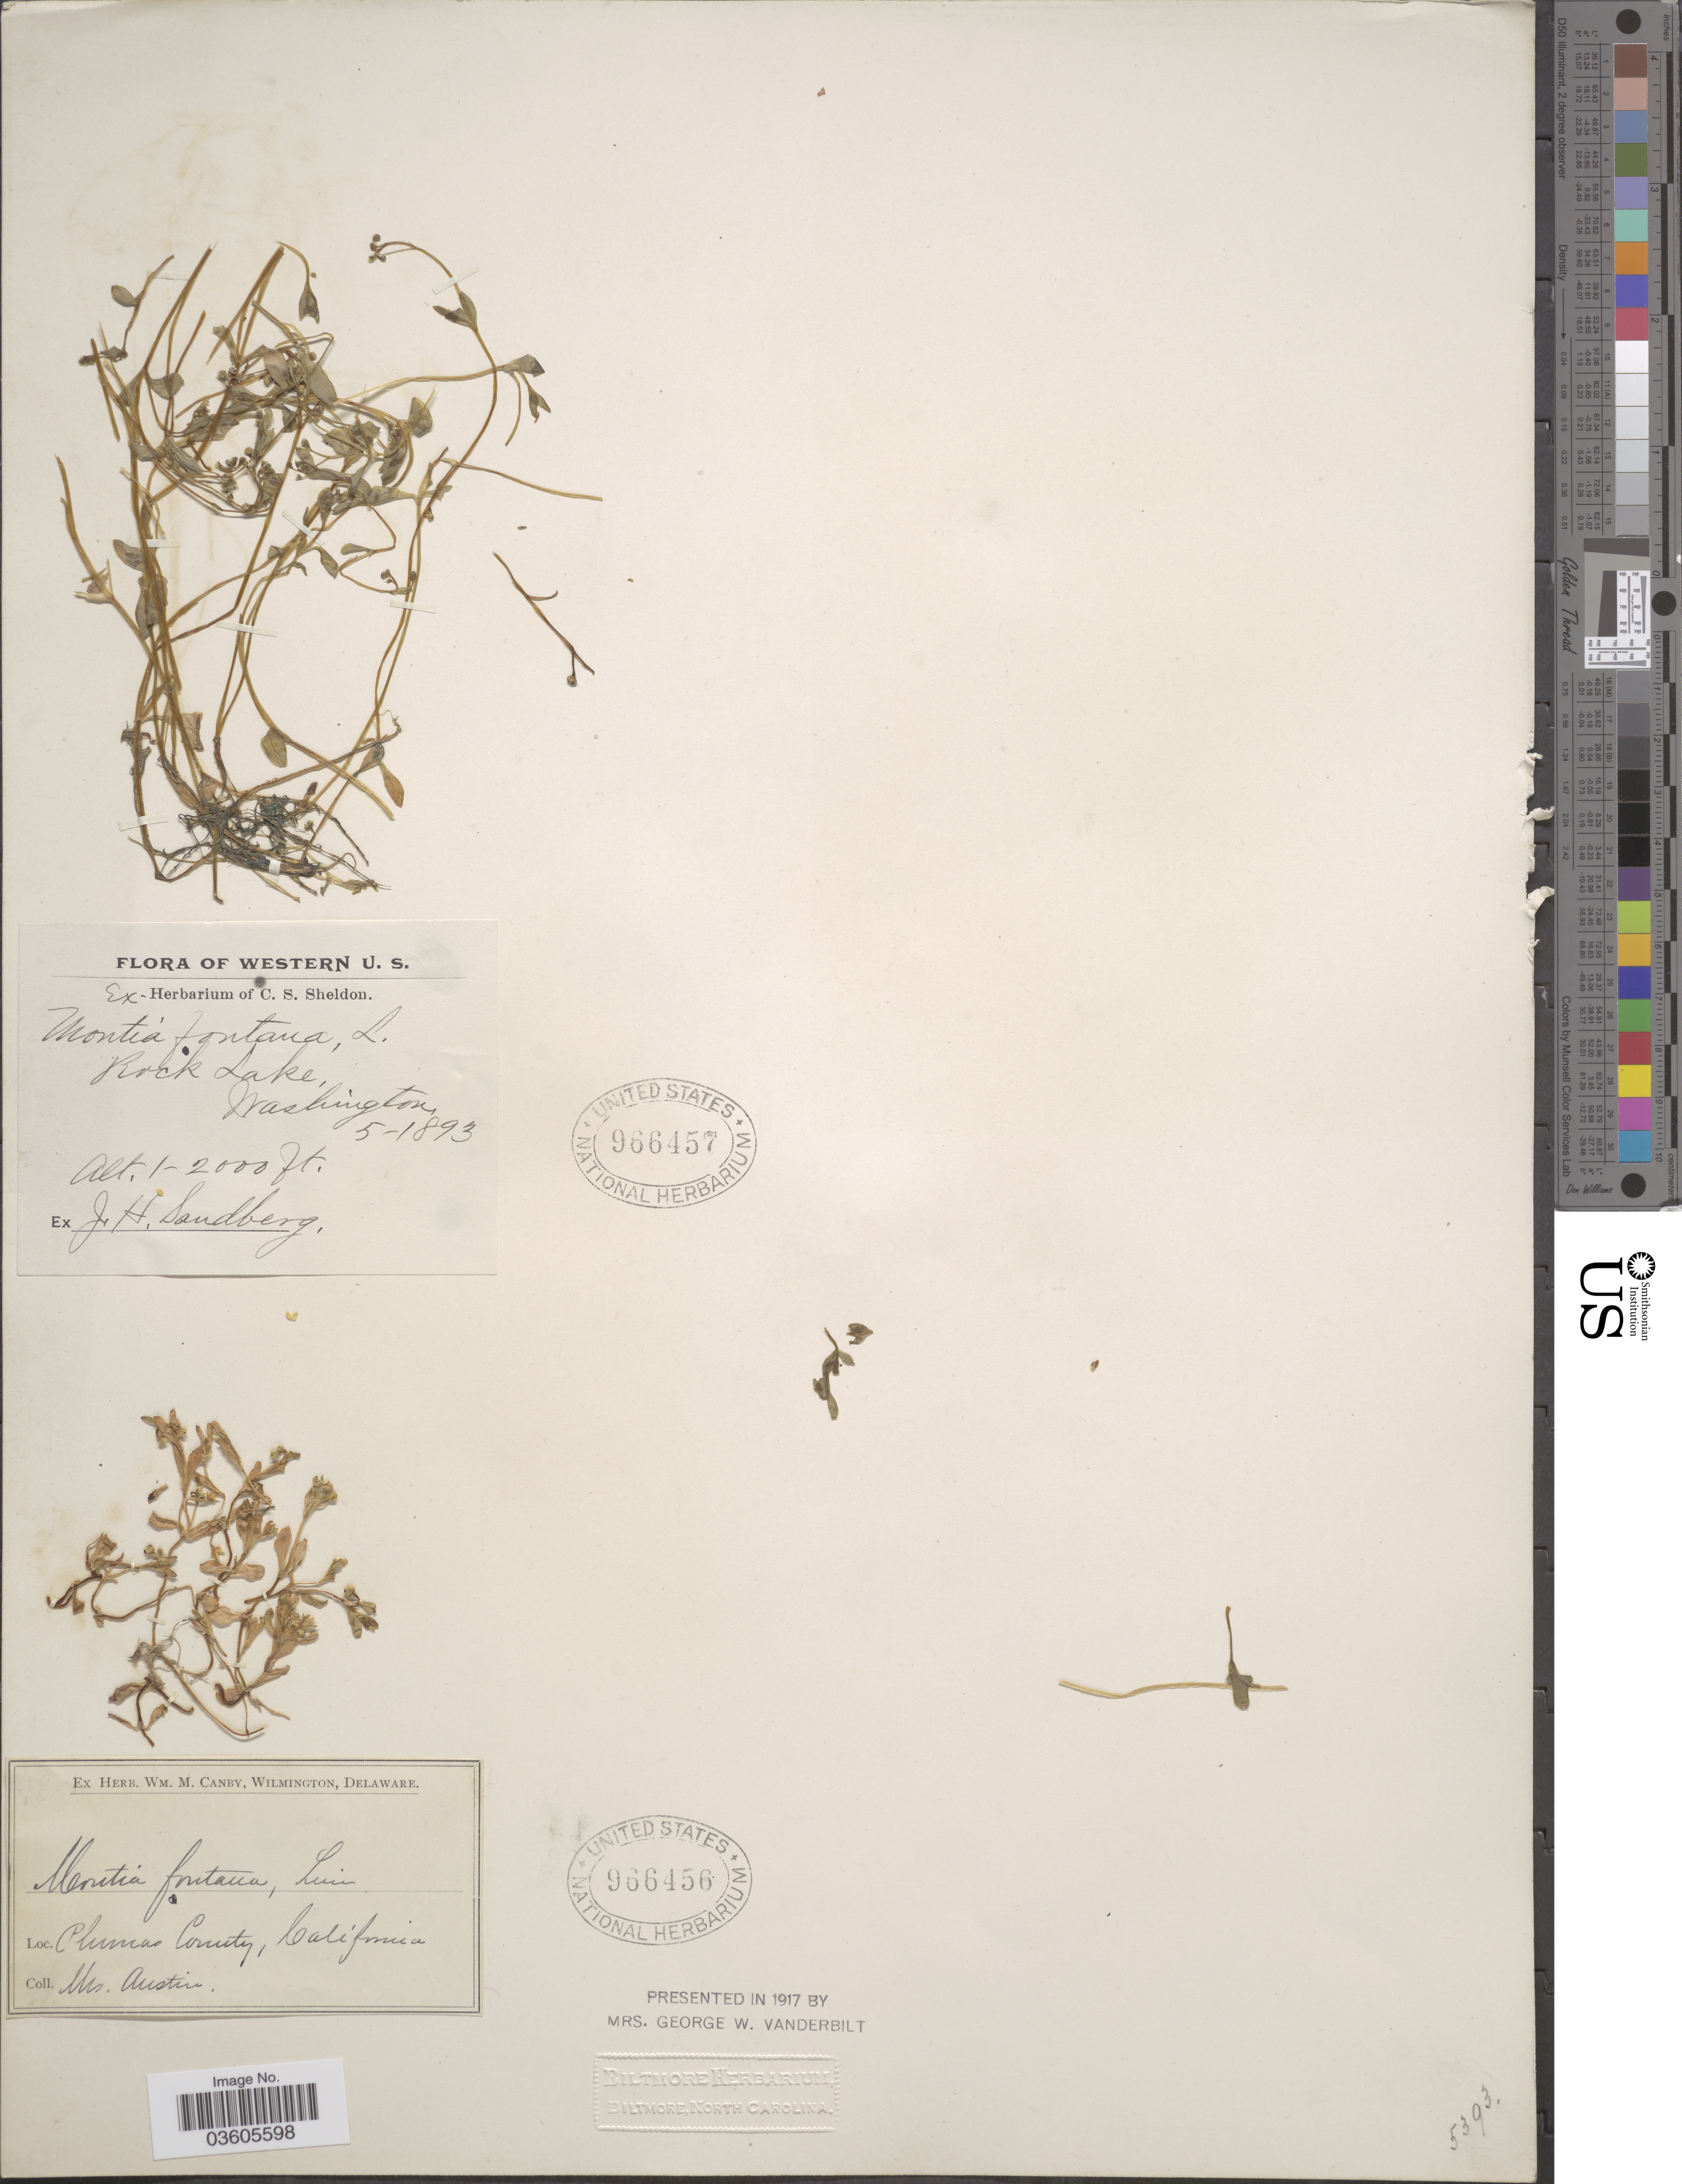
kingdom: Plantae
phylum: Tracheophyta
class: Magnoliopsida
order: Caryophyllales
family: Montiaceae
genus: Montia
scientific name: Montia fontana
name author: L.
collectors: R. Austin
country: United States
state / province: California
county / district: Plumas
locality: Plumas County.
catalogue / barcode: US 966456-2